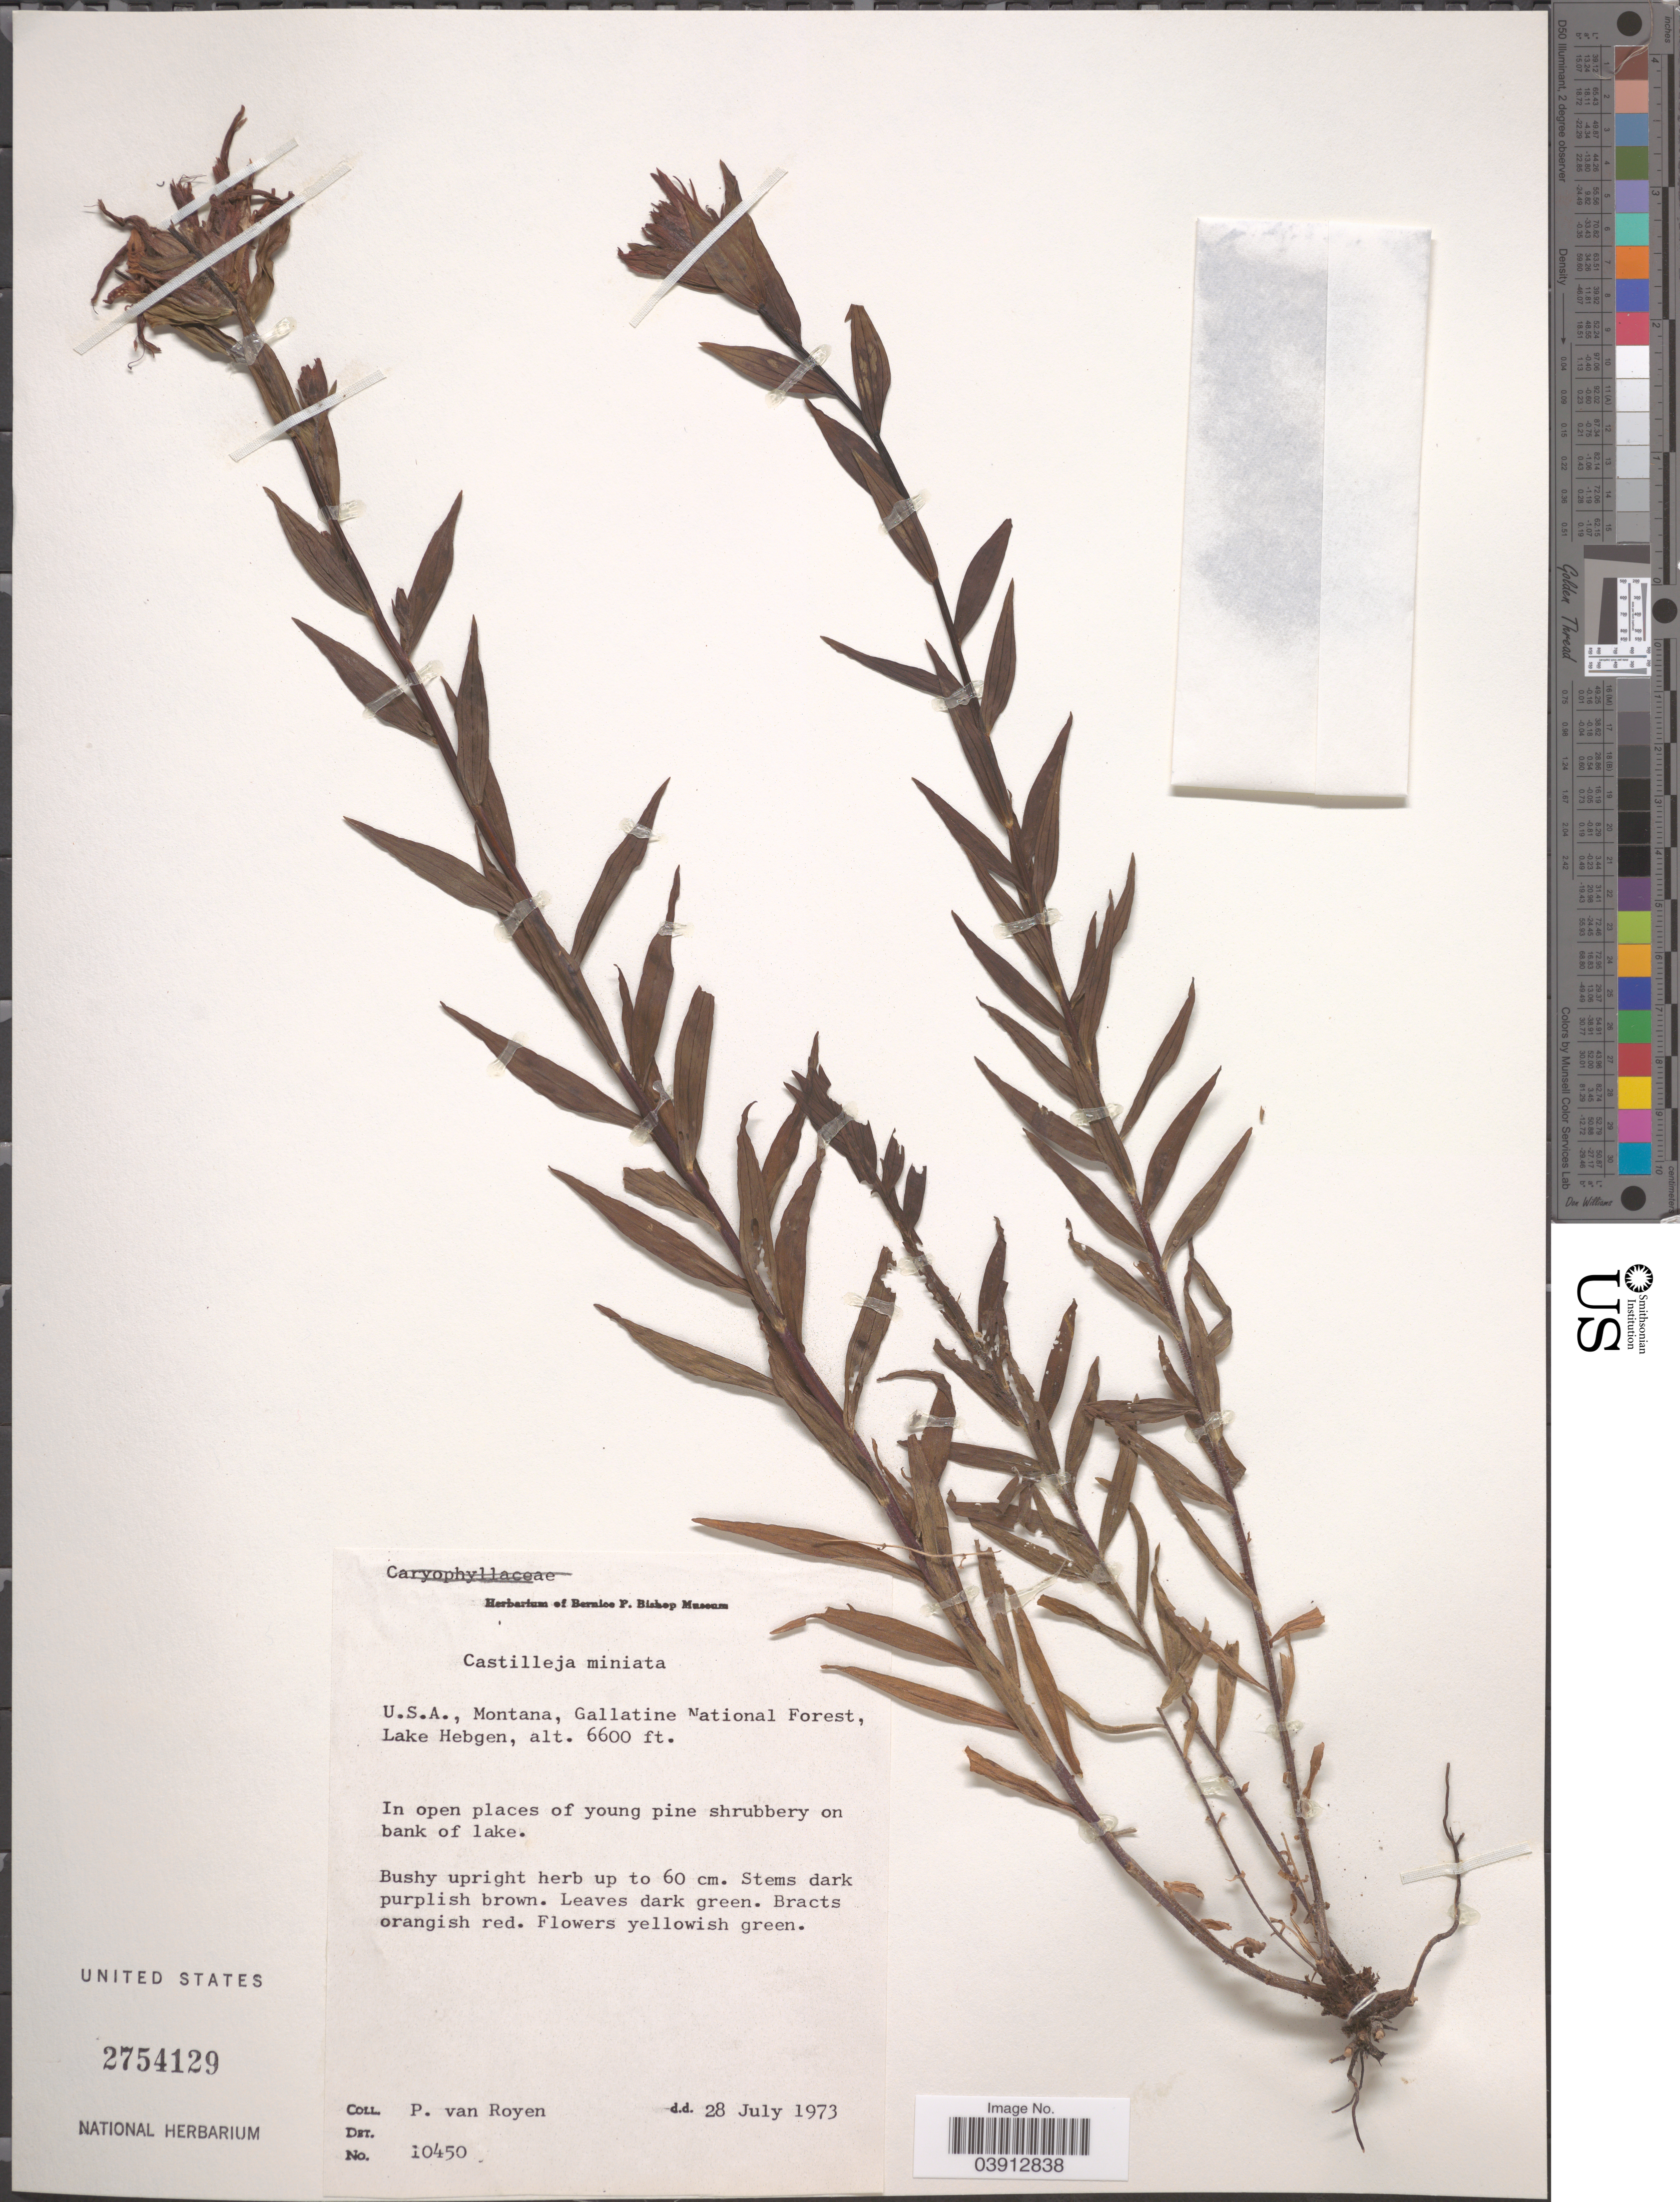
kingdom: Plantae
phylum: Tracheophyta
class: Magnoliopsida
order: Lamiales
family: Orobanchaceae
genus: Castilleja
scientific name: Castilleja miniata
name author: Douglas ex Hook.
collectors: P. van Royen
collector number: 10450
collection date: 1973-07-28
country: United States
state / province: Montana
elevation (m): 2012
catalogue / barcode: US 2754129